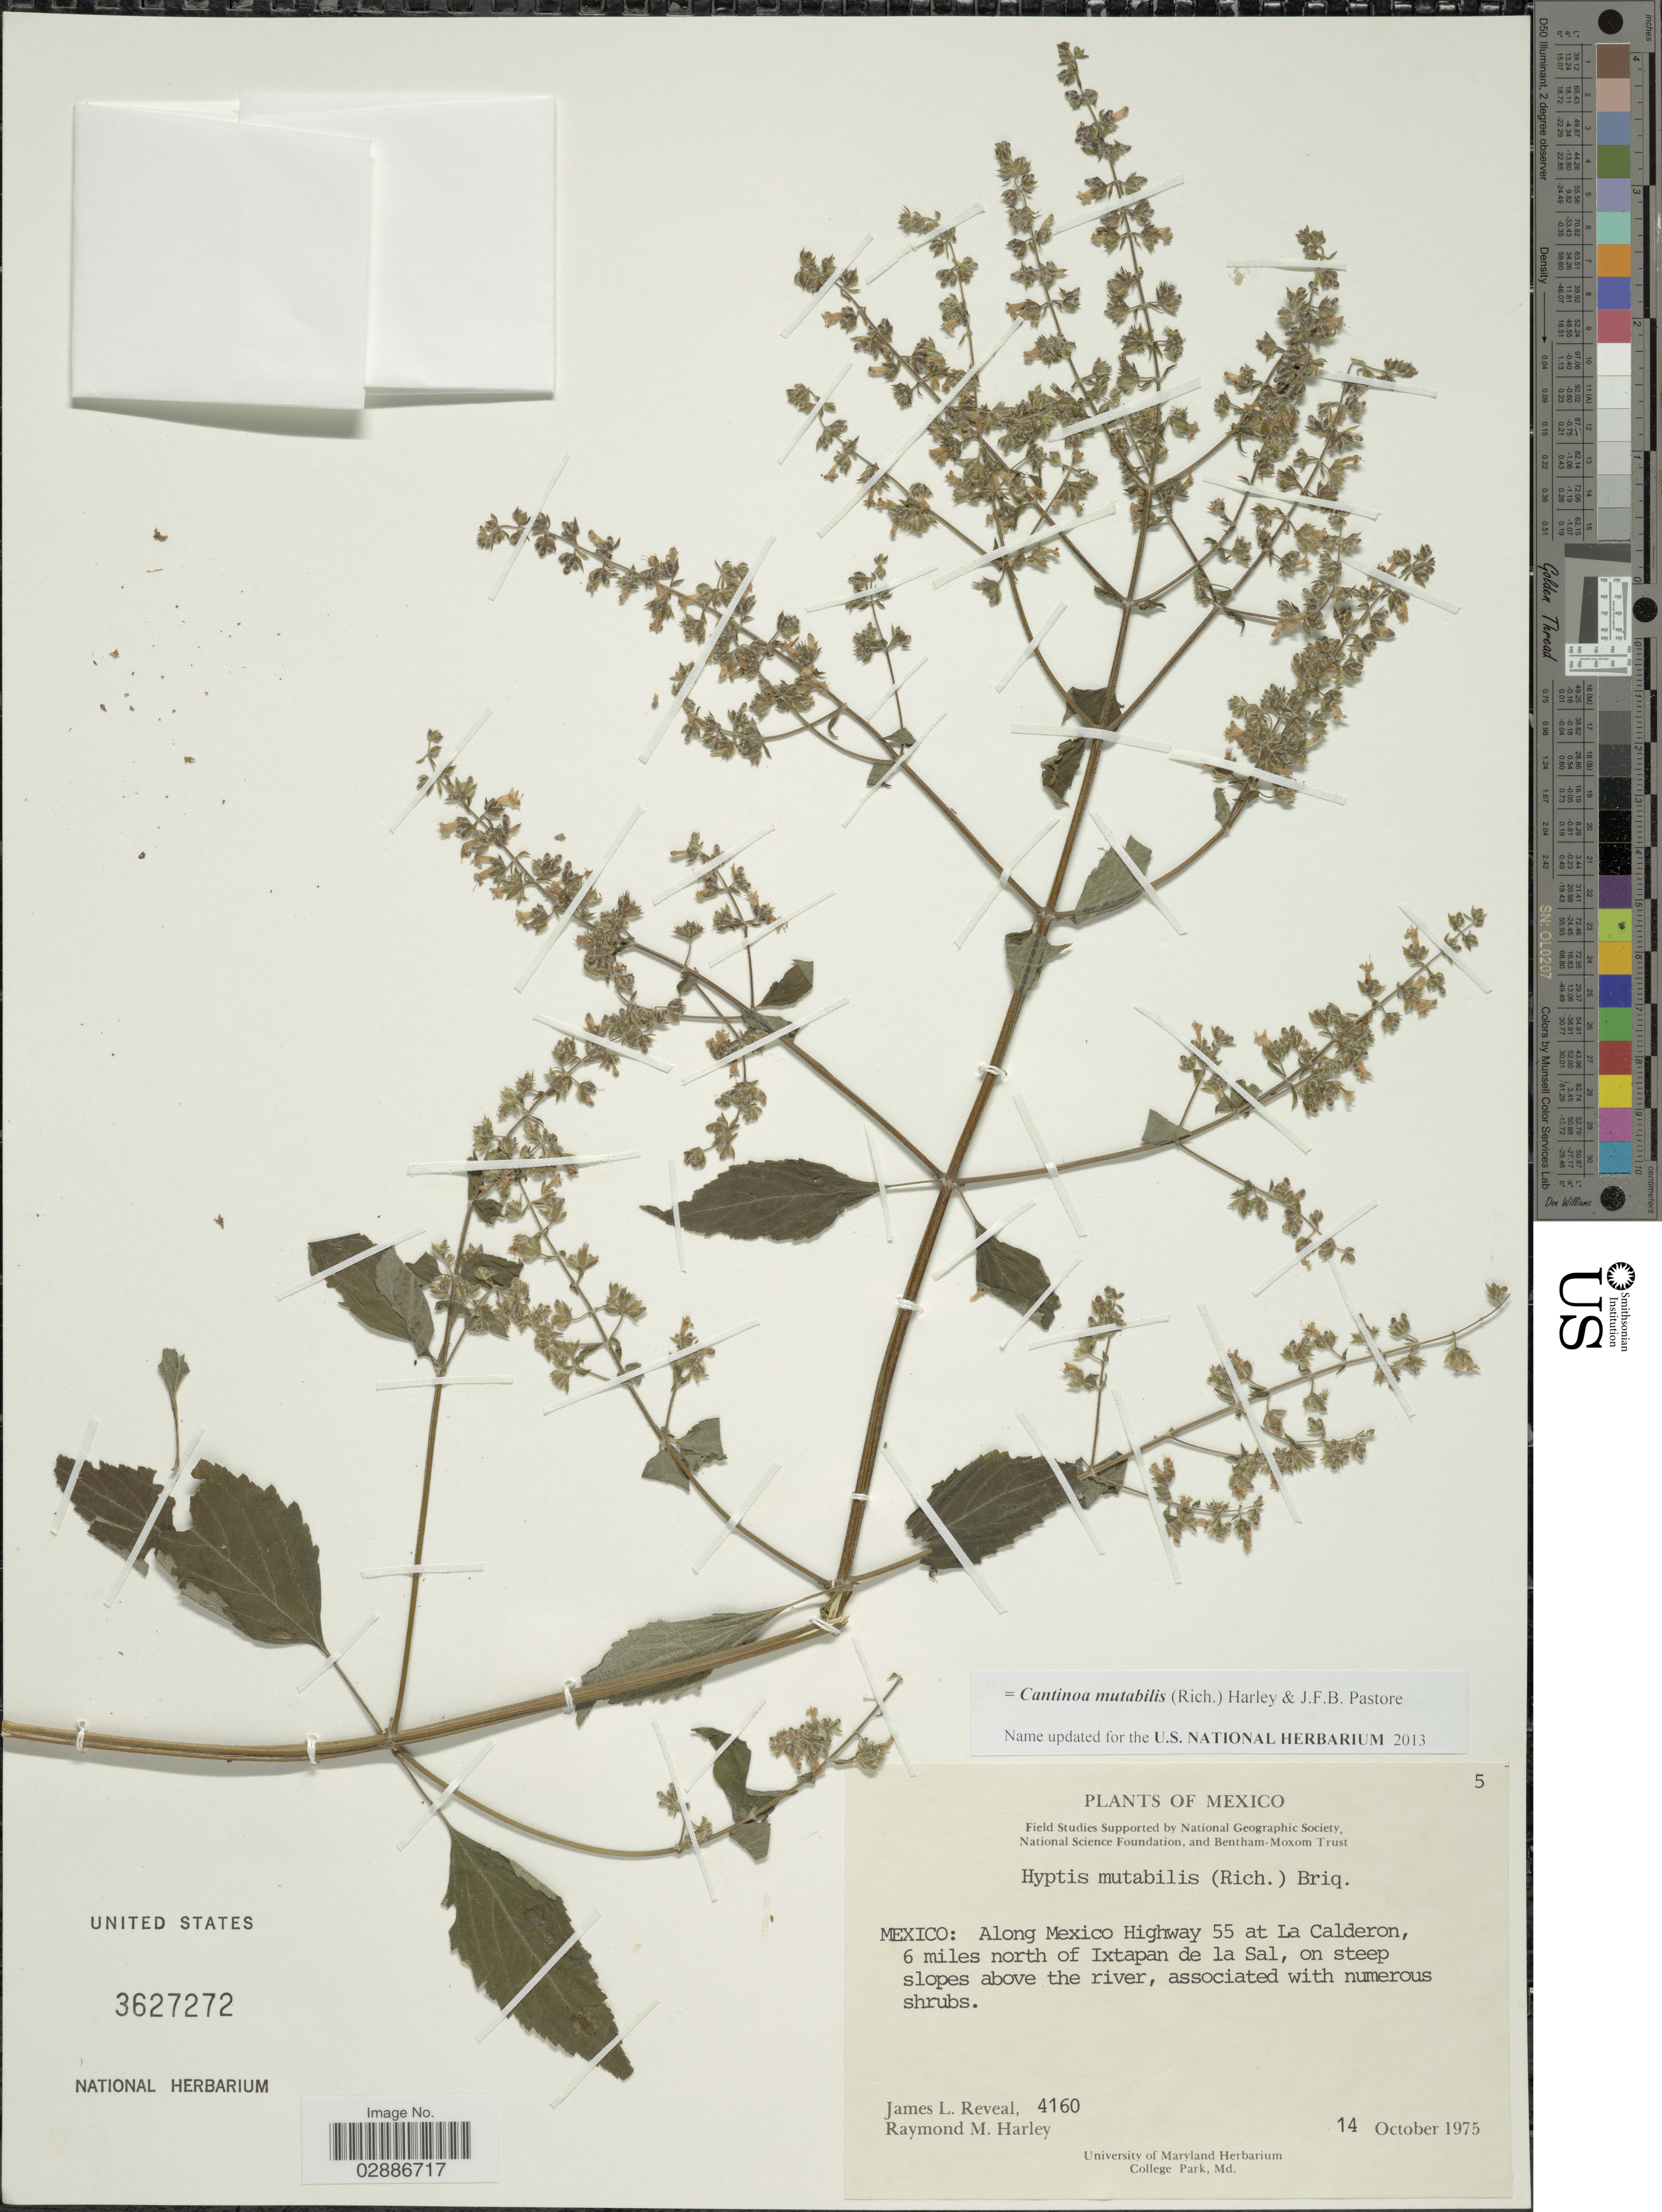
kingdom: Plantae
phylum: Tracheophyta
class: Magnoliopsida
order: Lamiales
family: Lamiaceae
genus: Cantinoa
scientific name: Cantinoa mutabilis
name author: (Epling) Harley & J.F.B. Pastore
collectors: J. L. Reveal & R. M. Harley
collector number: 4160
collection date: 1975-10-14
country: Mexico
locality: Along Mexico Highway 55 at La Calderon, 6 miles north of Ixtapan de la Sal.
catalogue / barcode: US 3627272